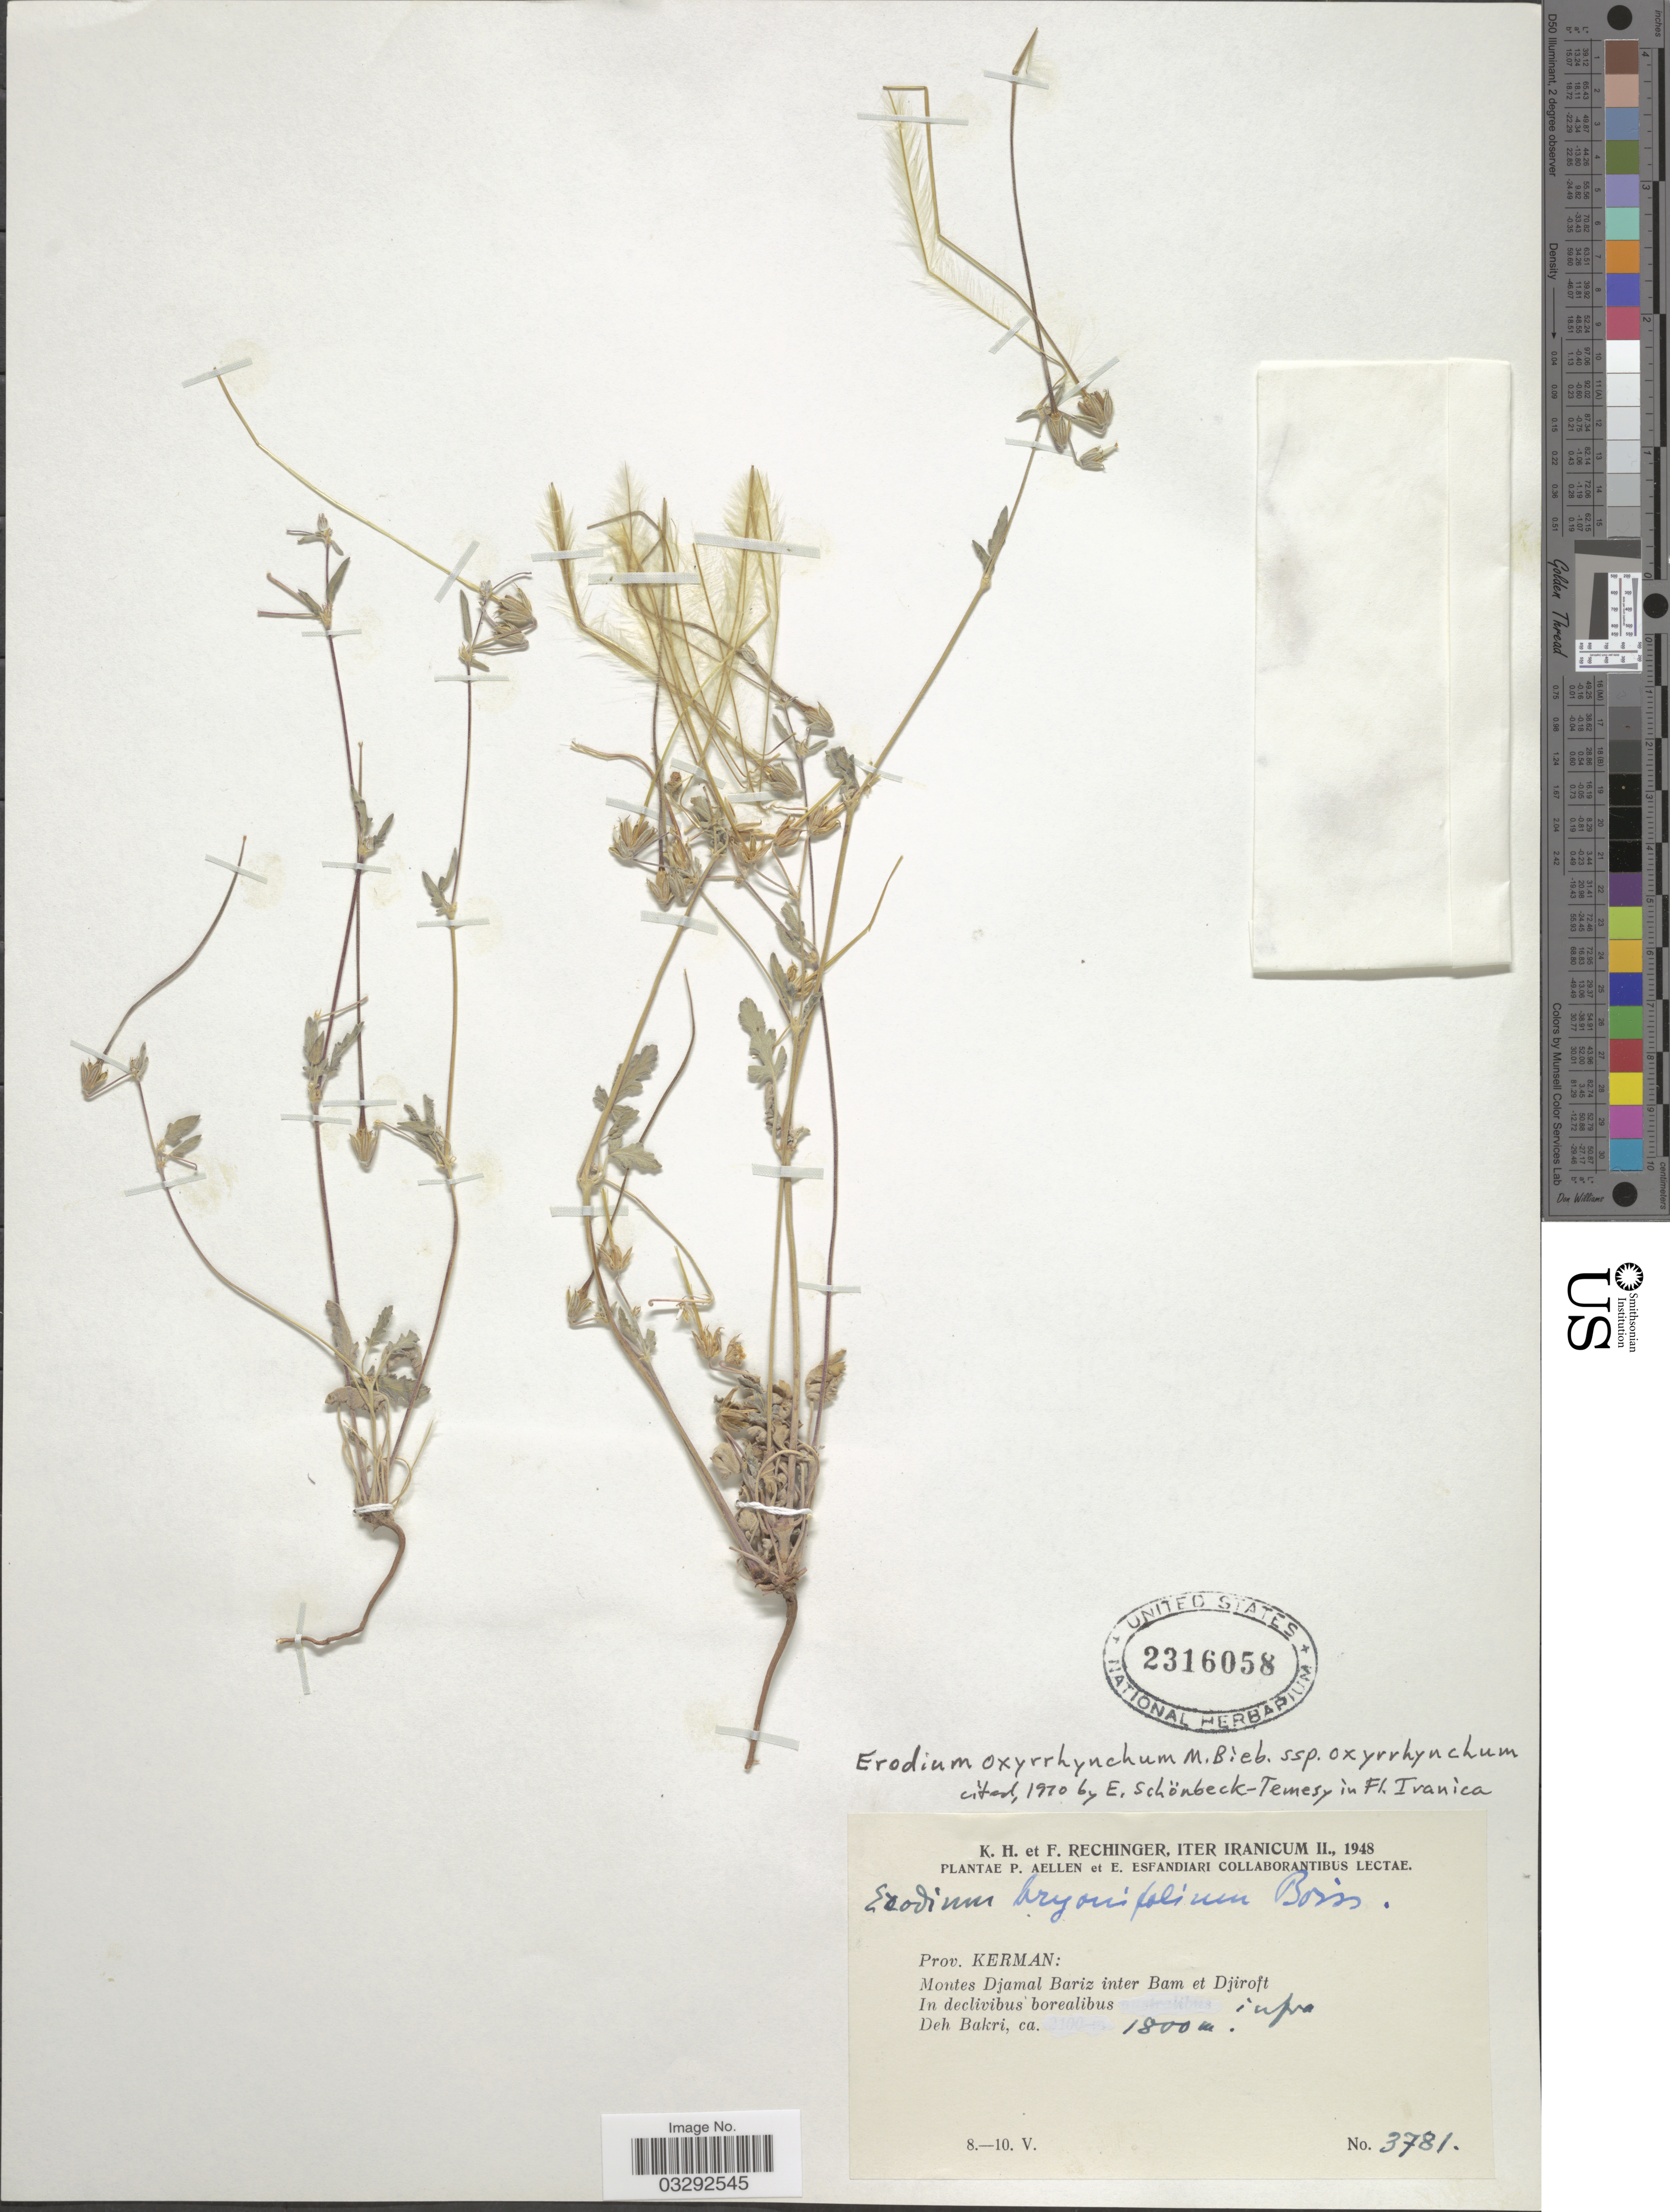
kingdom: Plantae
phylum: Tracheophyta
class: Magnoliopsida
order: Geraniales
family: Geraniaceae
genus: Erodium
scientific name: Erodium oxyrhinchum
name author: M. Bieb.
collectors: K. H. Rechinger & F. Rechinger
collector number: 3781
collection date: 1948-05-08/1948-05-10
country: Iran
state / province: Kerman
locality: Montes Djamal Bariz inter Bam et Djiroft. In declivibus borealibus infra [interpreted], Deh Bakri.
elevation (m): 1800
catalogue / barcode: US 2316058